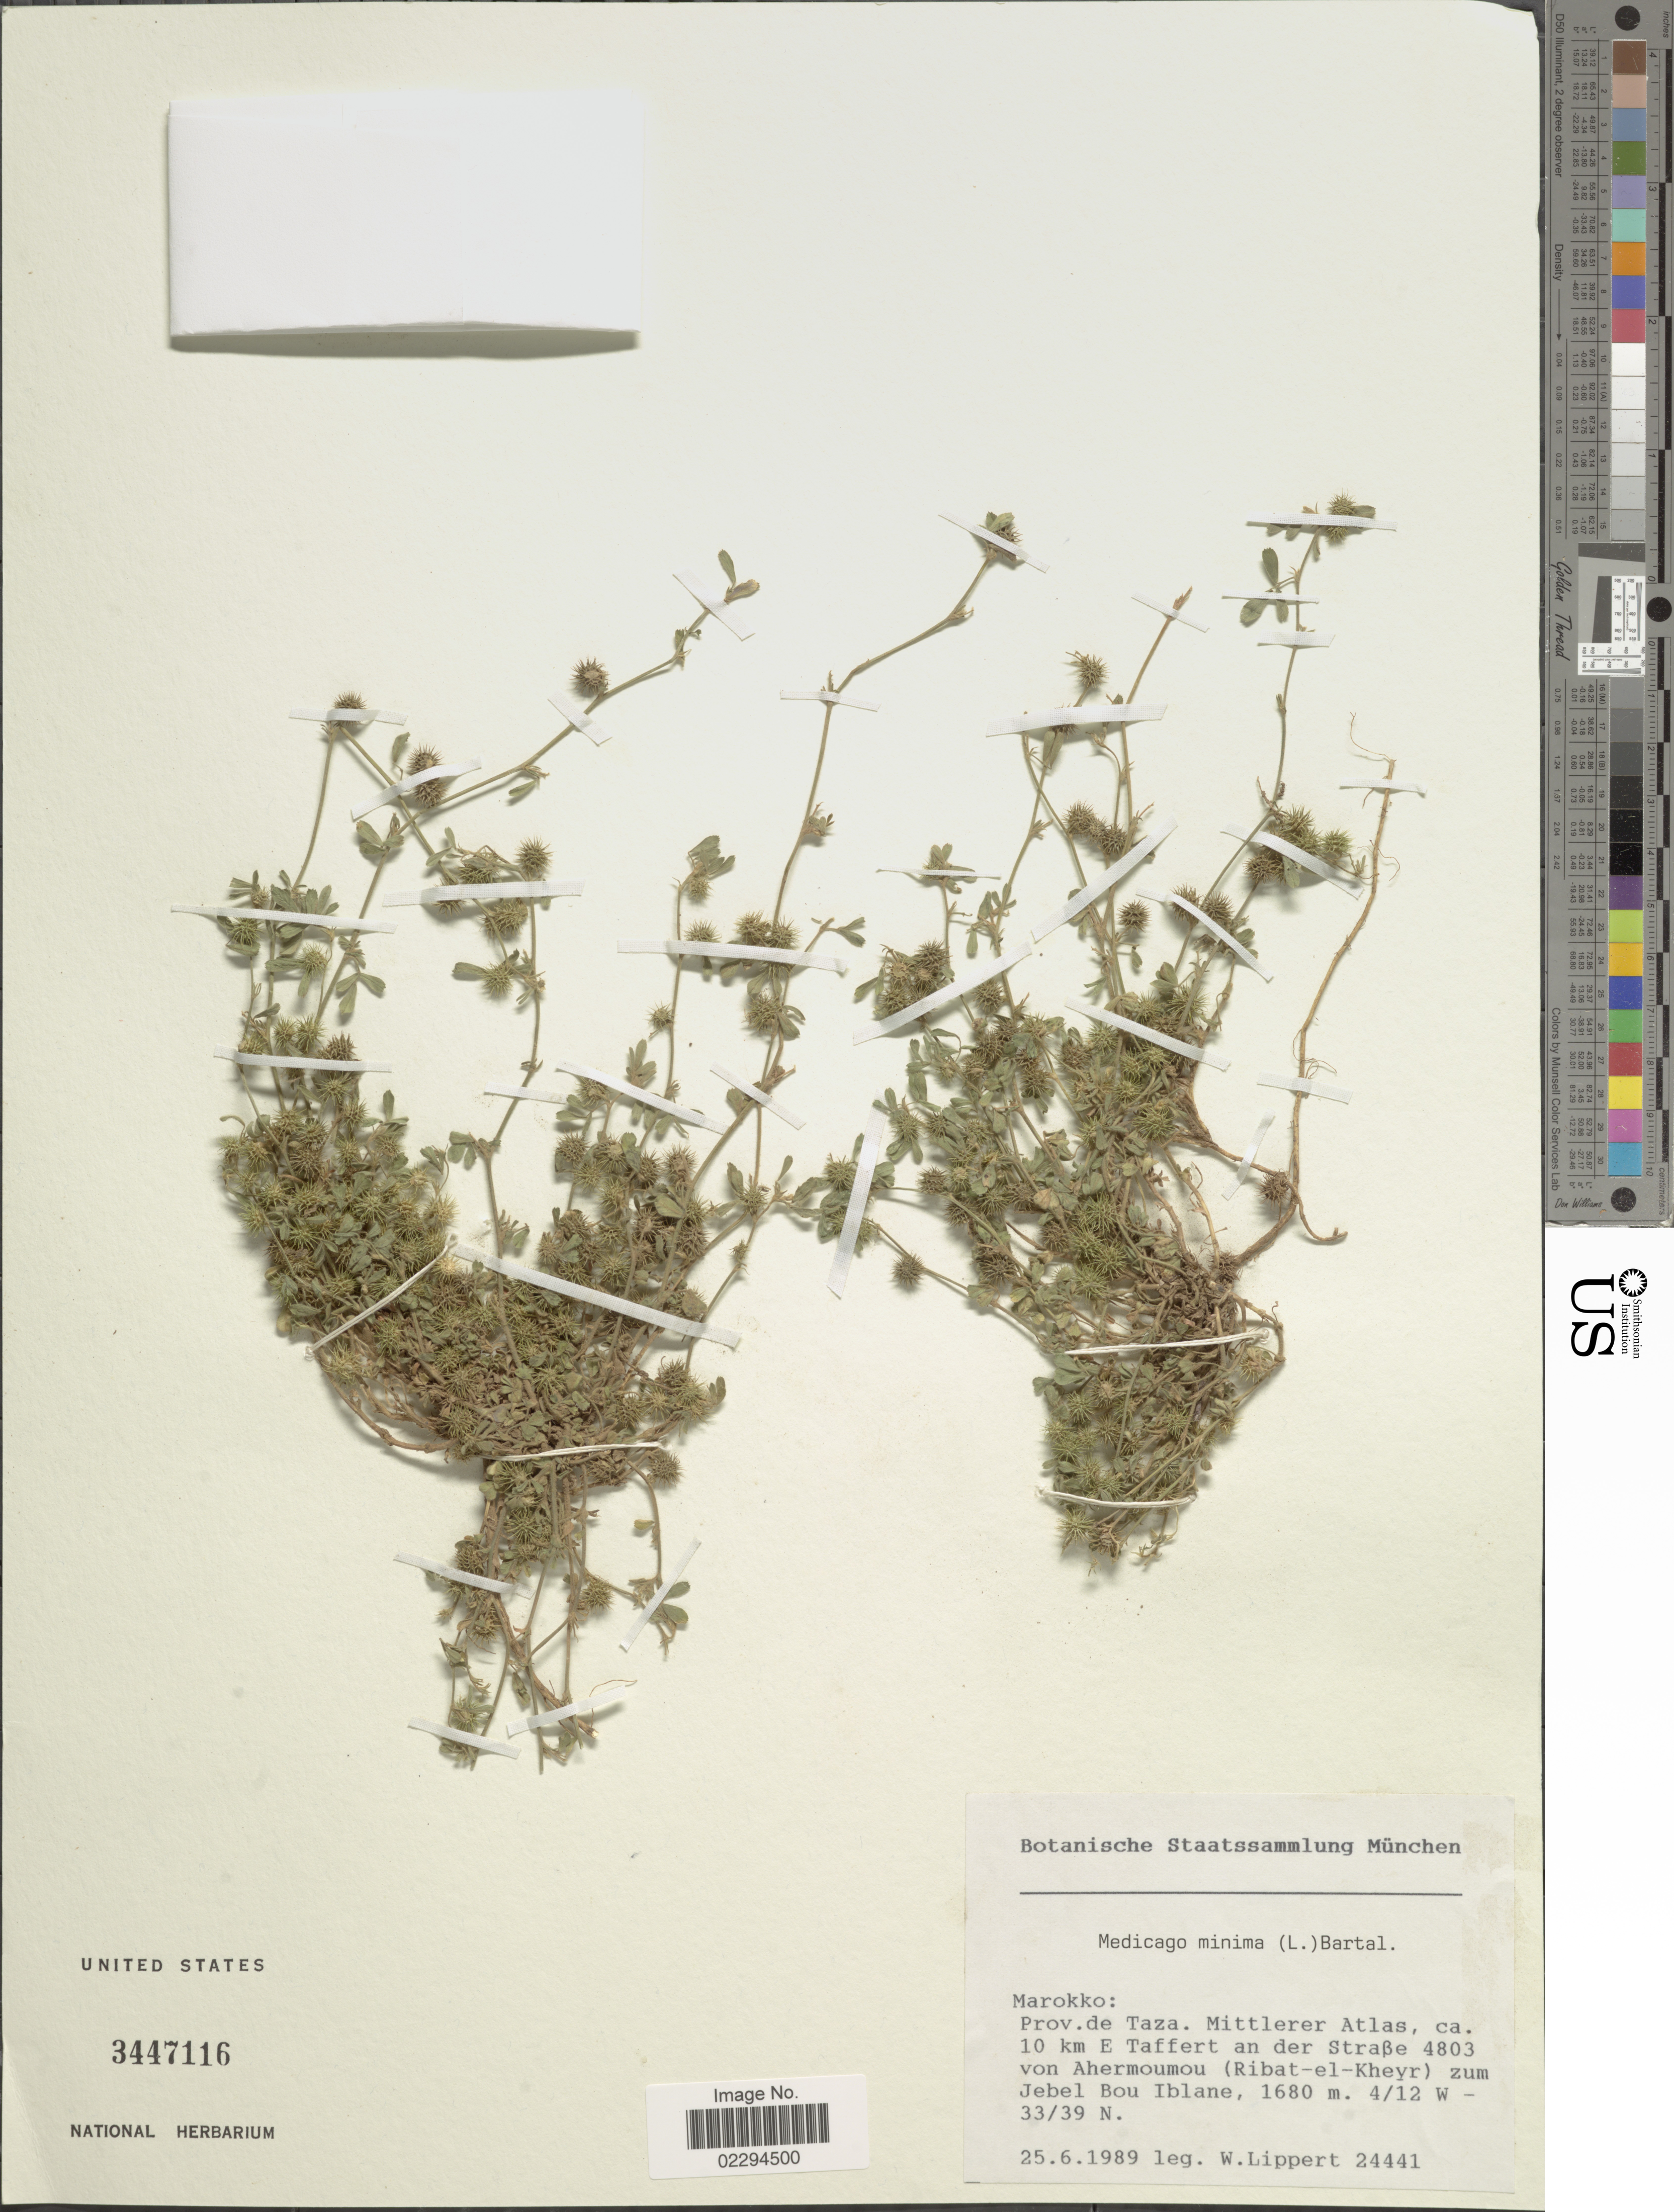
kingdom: Plantae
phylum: Tracheophyta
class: Magnoliopsida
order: Fabales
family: Fabaceae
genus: Medicago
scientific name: Medicago minima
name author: Lam.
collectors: W. Lippert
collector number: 24441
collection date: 1989-06-25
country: Morocco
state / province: Taza-Al Hoceima-Taounate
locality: Prov. de Taza. Mittlerer Atlas, ca. 10 km E Taffert an der Straße 4803 von Ahermoumou (Ribat-el-Kheyr) zum Jebel Bou Iblane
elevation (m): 1680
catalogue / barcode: US 3447116